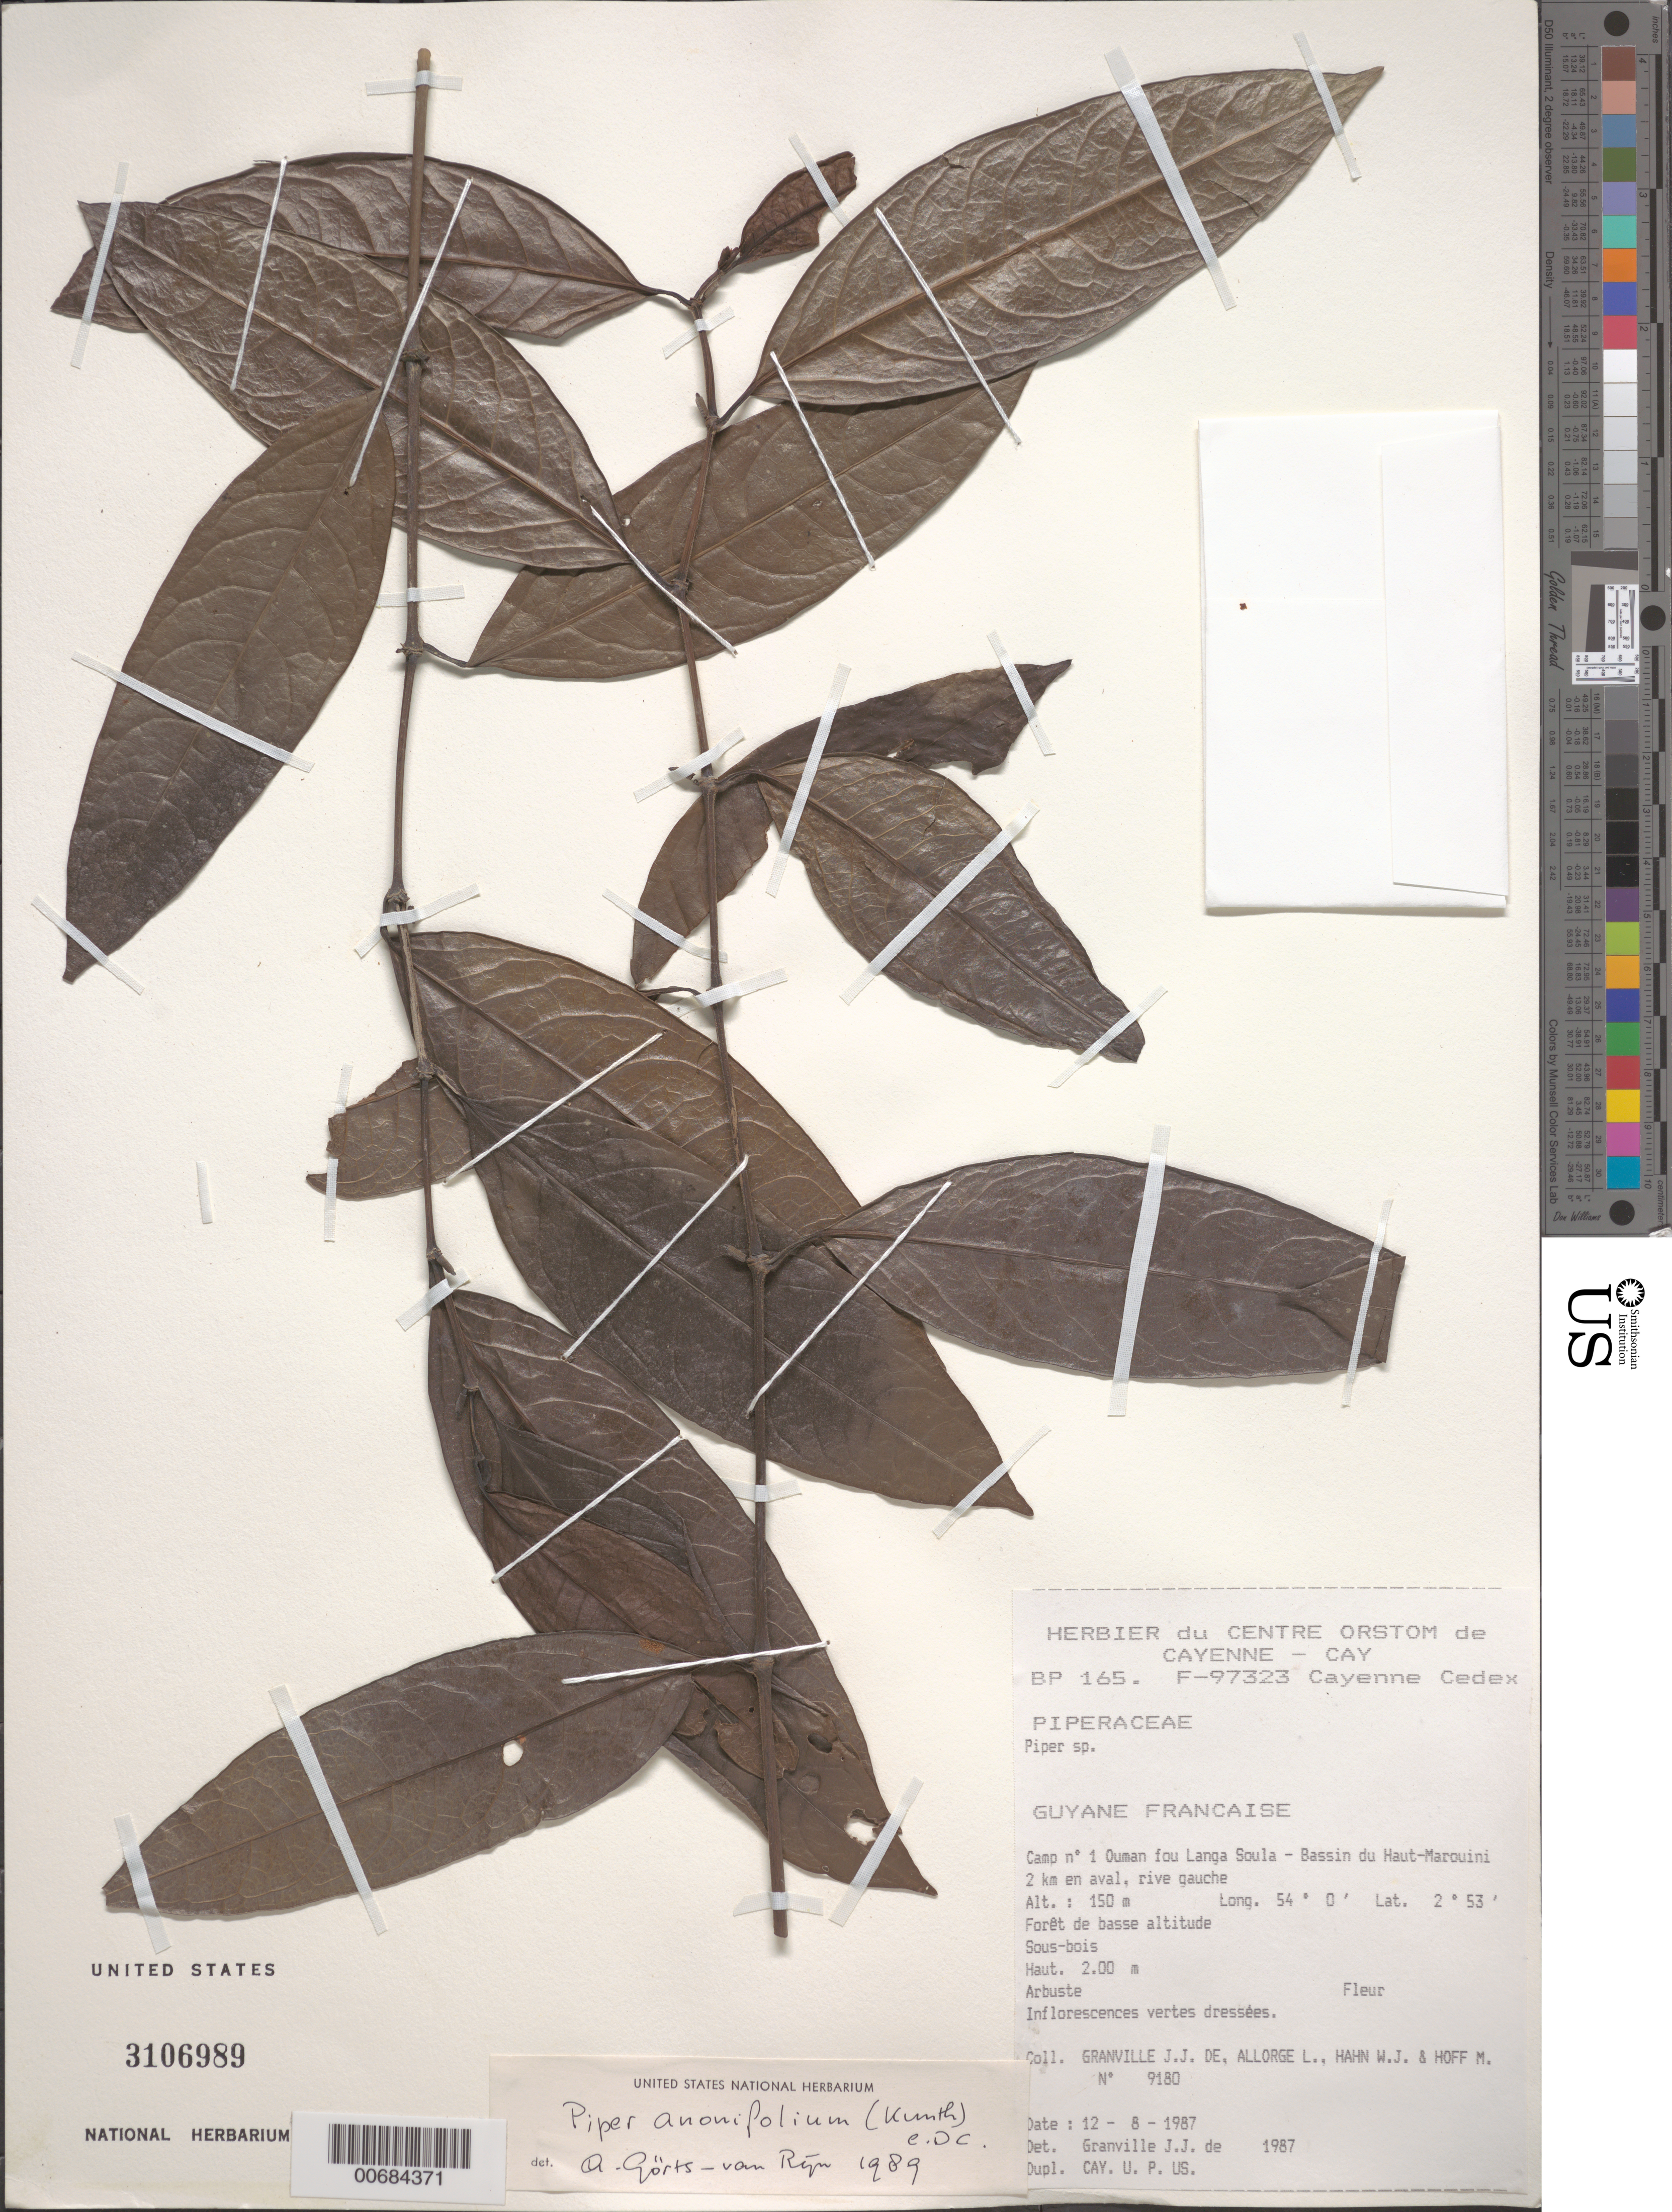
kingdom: Plantae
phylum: Tracheophyta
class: Magnoliopsida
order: Piperales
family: Piperaceae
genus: Piper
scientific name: Piper anonifolium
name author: (Kunth) C. DC.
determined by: Görts-van Rijn, A. R. A.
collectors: J.-J. de Granville, L. Allorge, W. J. Hahn & M. Hoff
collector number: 9180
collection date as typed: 12-Aug-87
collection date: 1987-08-12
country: French Guiana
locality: Camp #1, Ouman fou Langa Soula, Bassin du Haut-Marouini. 2 km en aval. Rive gauche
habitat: Forêt de basse altitude. Sous-bois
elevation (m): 150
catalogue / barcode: US 3106989